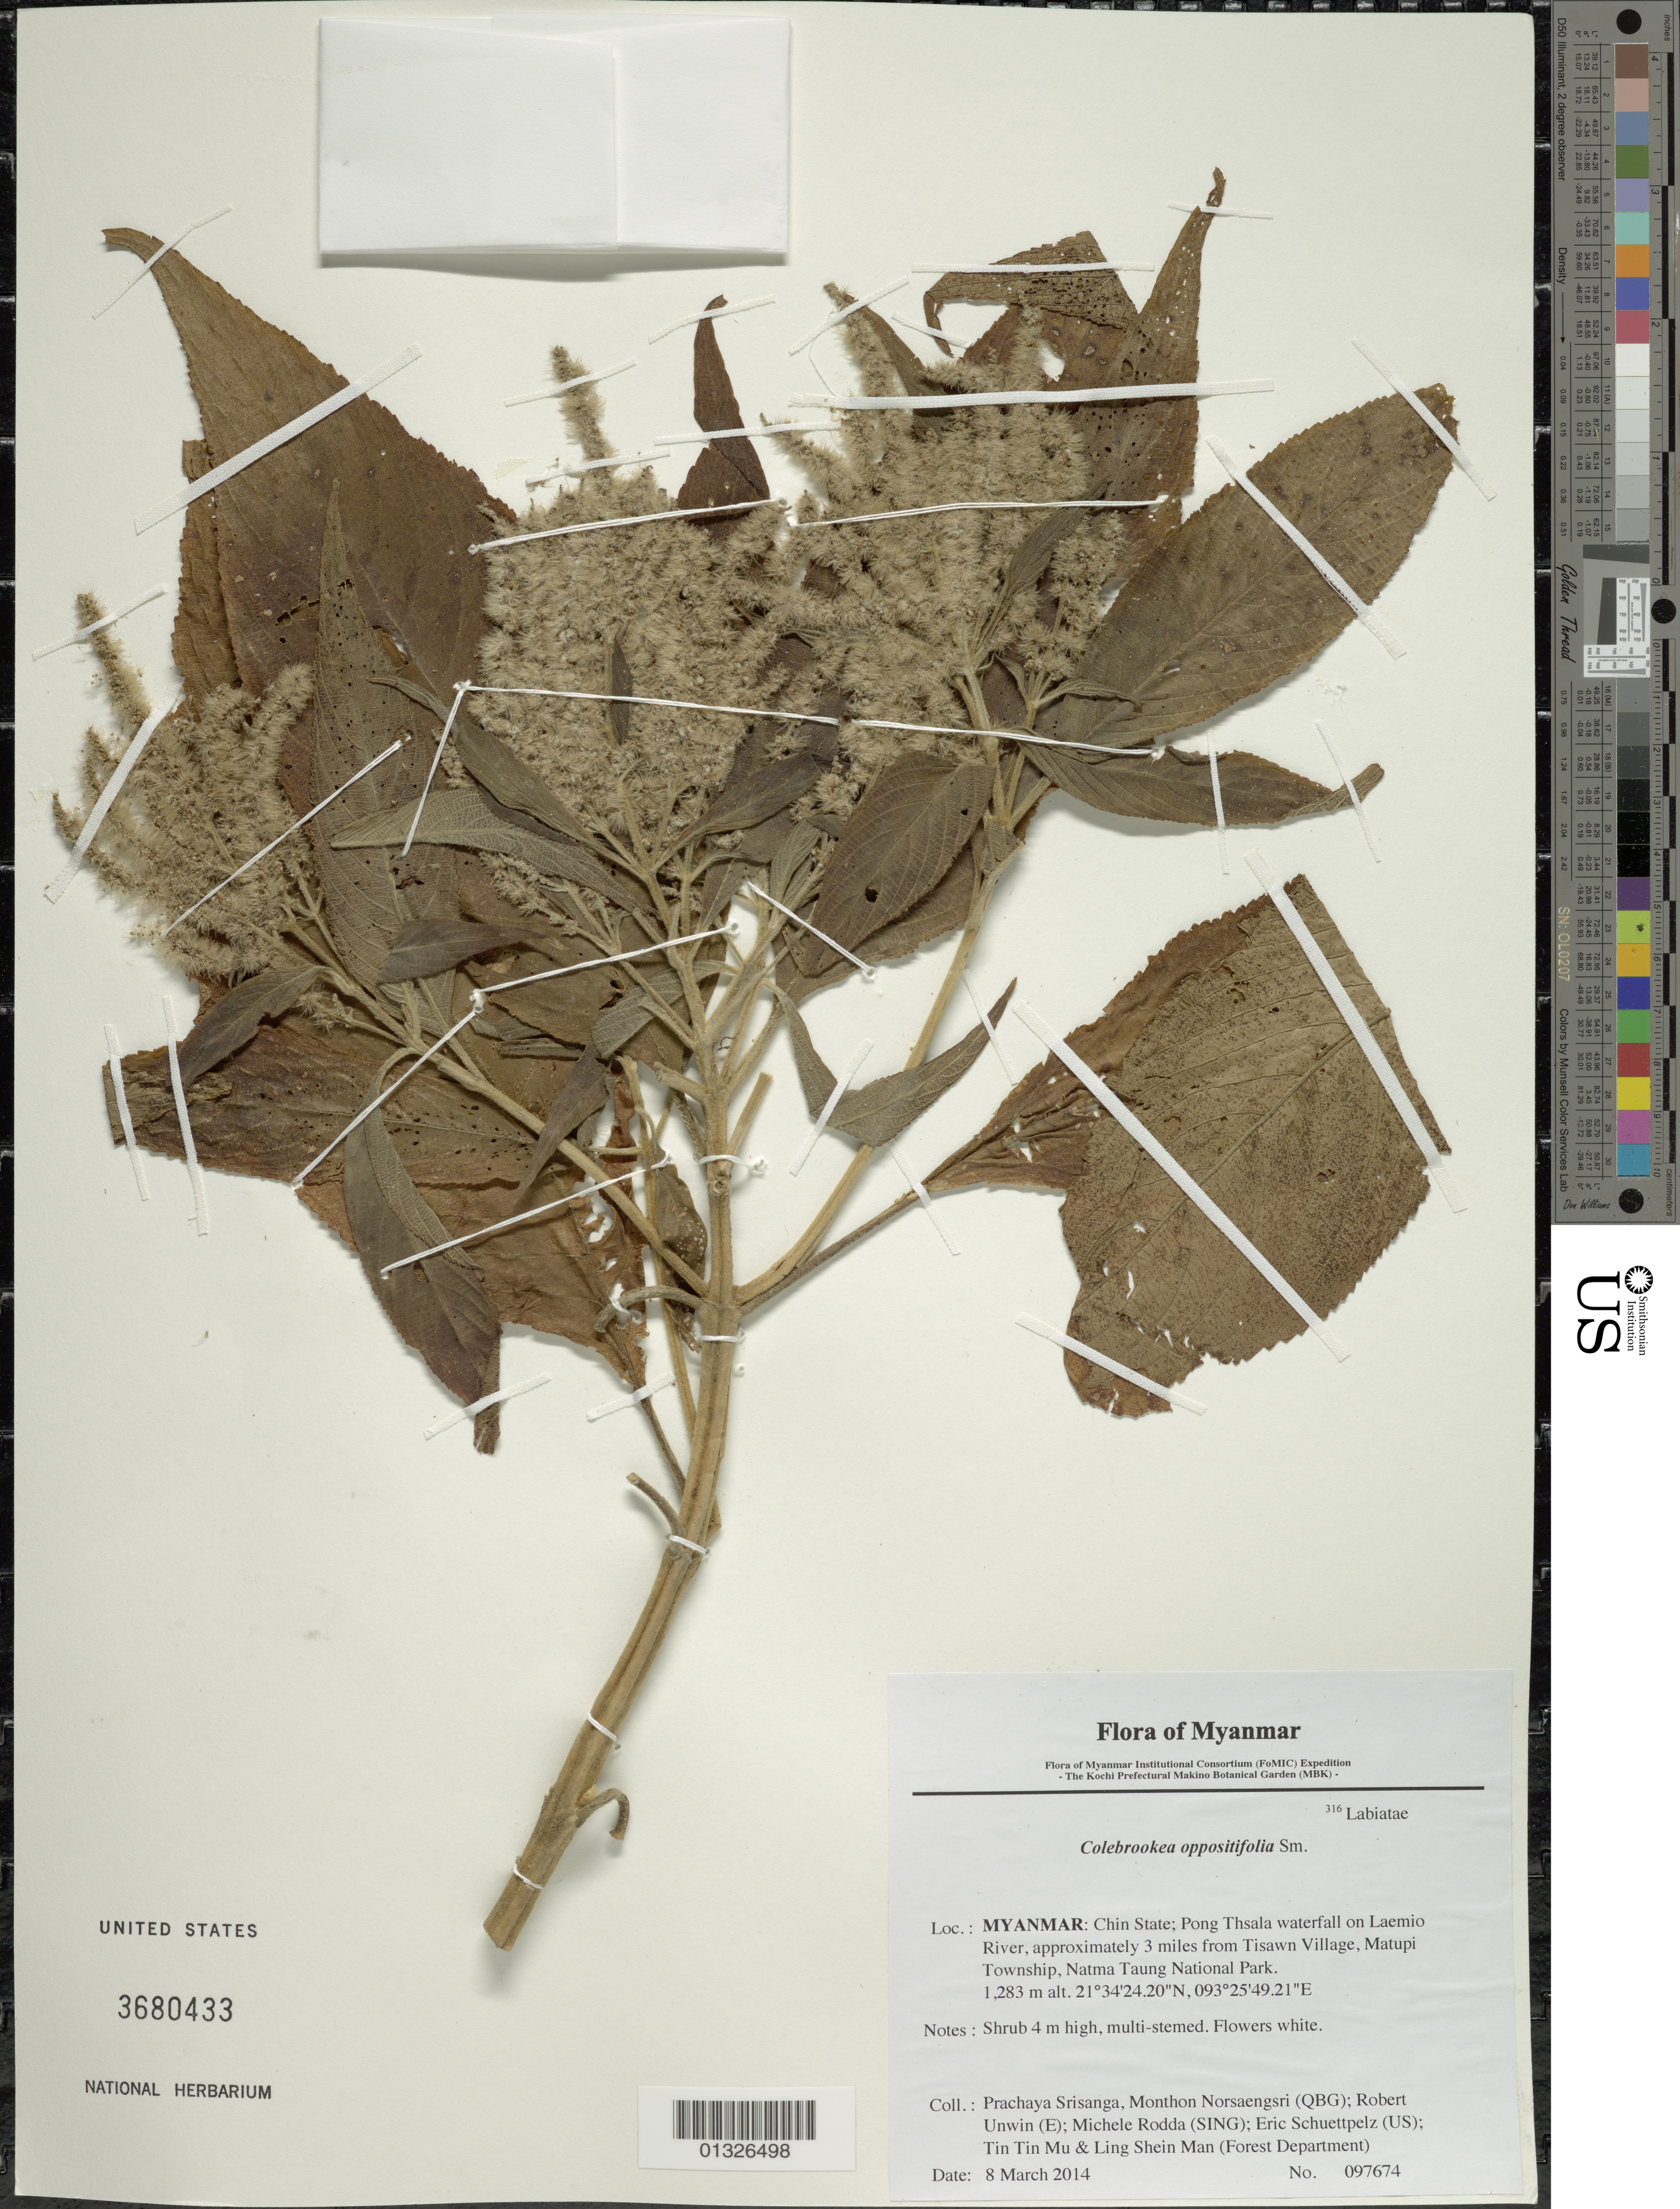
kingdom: Plantae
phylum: Tracheophyta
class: Magnoliopsida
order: Lamiales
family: Lamiaceae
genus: Colebrookea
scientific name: Colebrookea oppositifolia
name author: Small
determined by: Suddee, S.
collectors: P. Srisanga, M. Norsaengsri, R. Unwin, M. Rodda, E. Schuettpelz, Tin Tin Mu & Ling Shein Man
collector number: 97674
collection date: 2014-03-08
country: Myanmar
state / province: Chin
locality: Pong Thsala waterfall on Laemio River, approximately 3 miles from Tisawn Village, Matupi Township, Natma Taung National Park.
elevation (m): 1283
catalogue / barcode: US 3680433